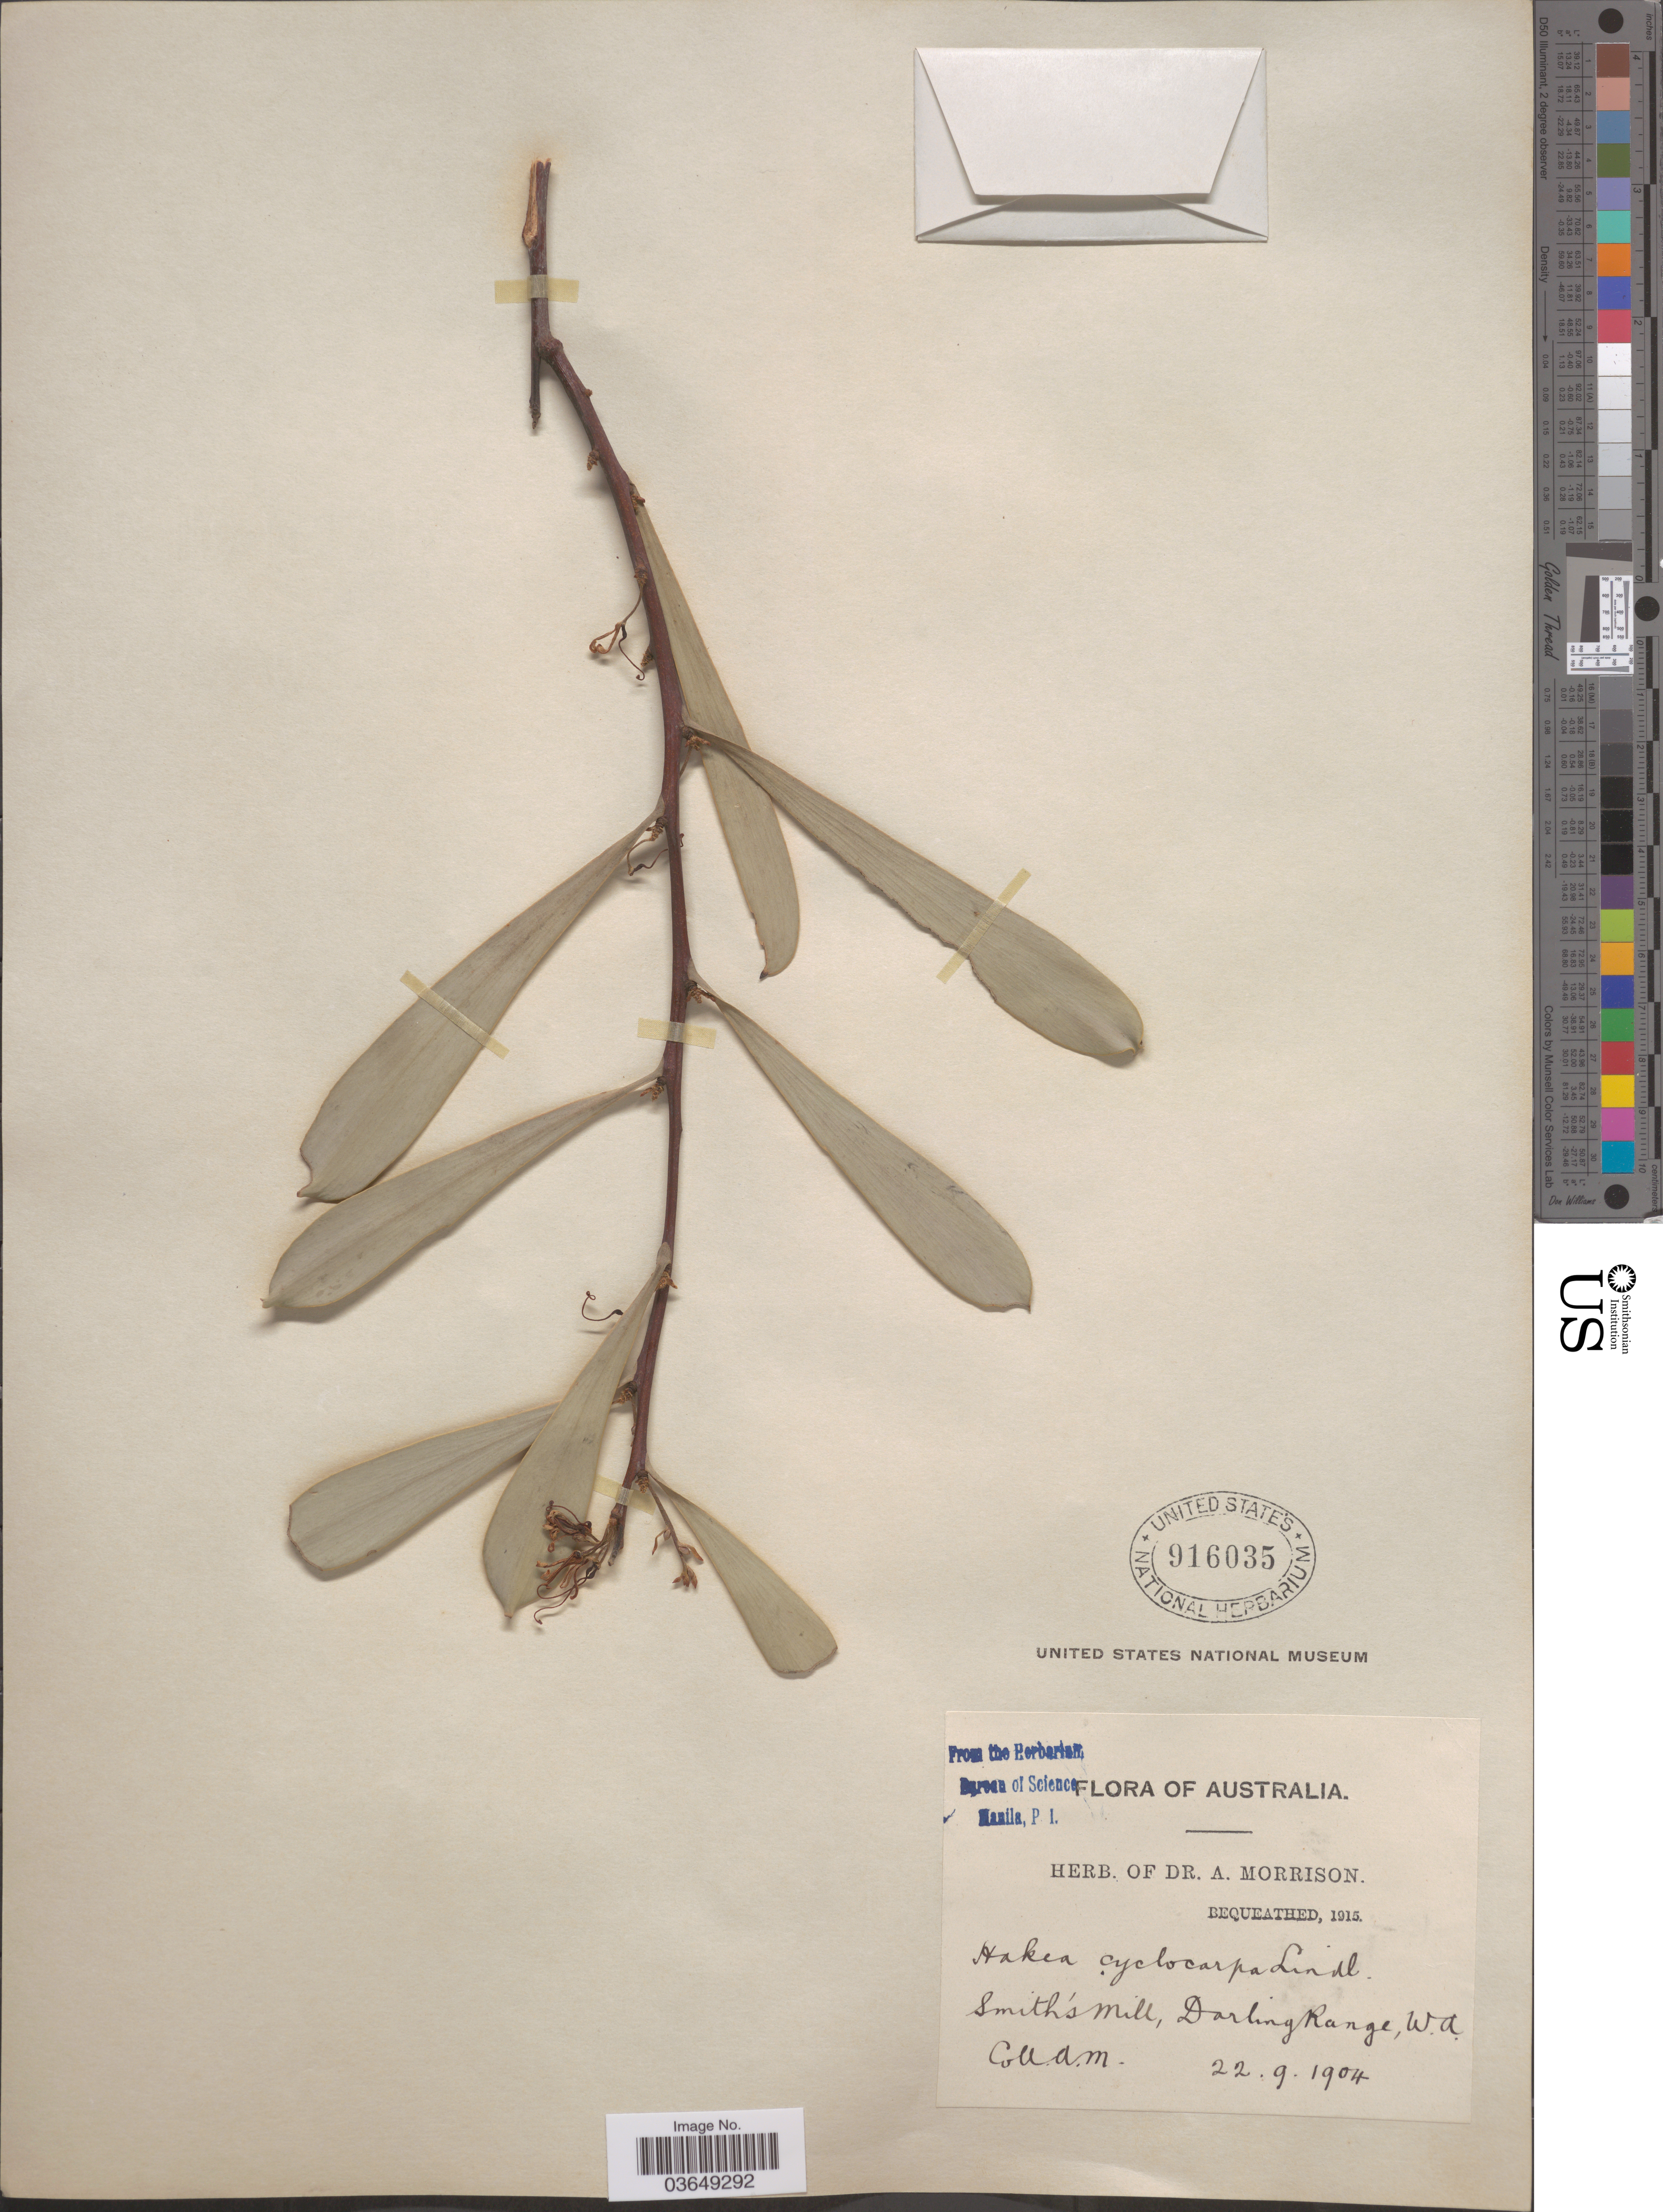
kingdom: Plantae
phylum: Tracheophyta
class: Magnoliopsida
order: Proteales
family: Proteaceae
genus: Hakea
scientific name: Hakea cyclocarpa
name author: Lindl.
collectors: A. Morrison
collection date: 1904-09-22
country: Australia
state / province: Western Australia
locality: Smith's Mill, Darling Range.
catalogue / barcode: US 916035